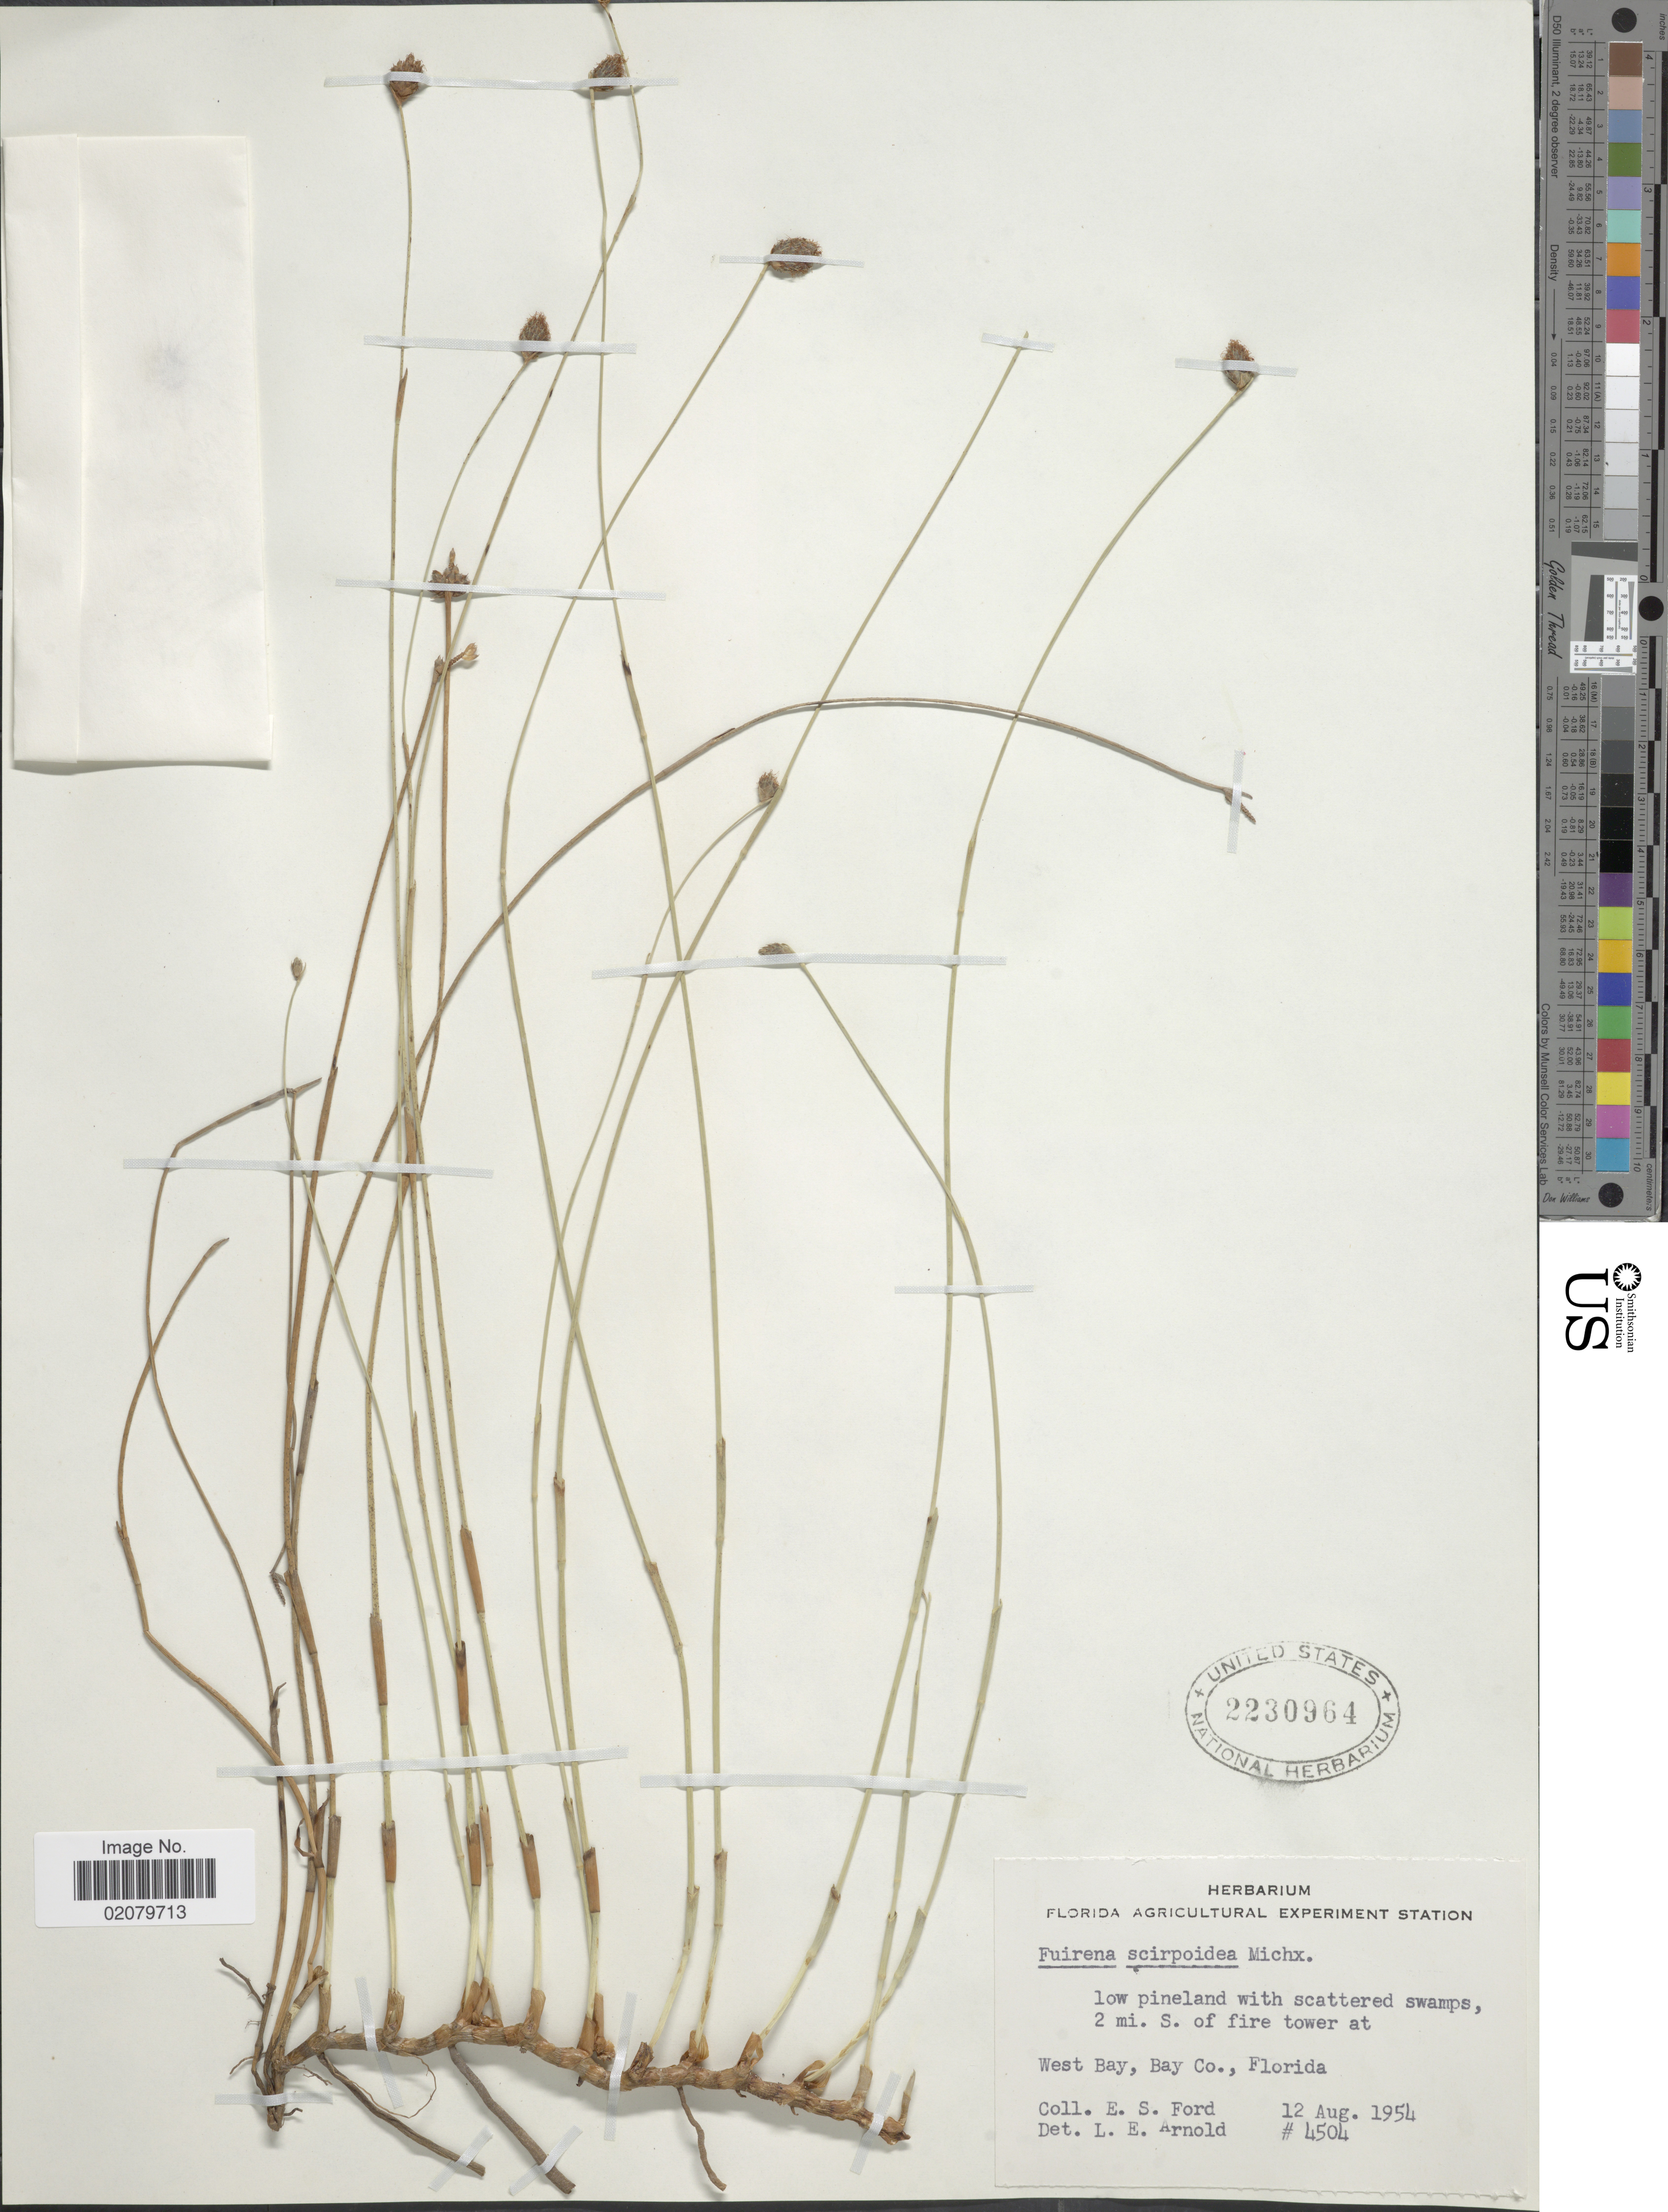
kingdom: Plantae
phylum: Tracheophyta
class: Liliopsida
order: Poales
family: Cyperaceae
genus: Fuirena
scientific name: Fuirena scirpoidea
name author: Michx.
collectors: E. Ford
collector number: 4504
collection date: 1954-08-12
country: United States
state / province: Florida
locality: West Bay, Bay Co.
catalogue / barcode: US 2230964